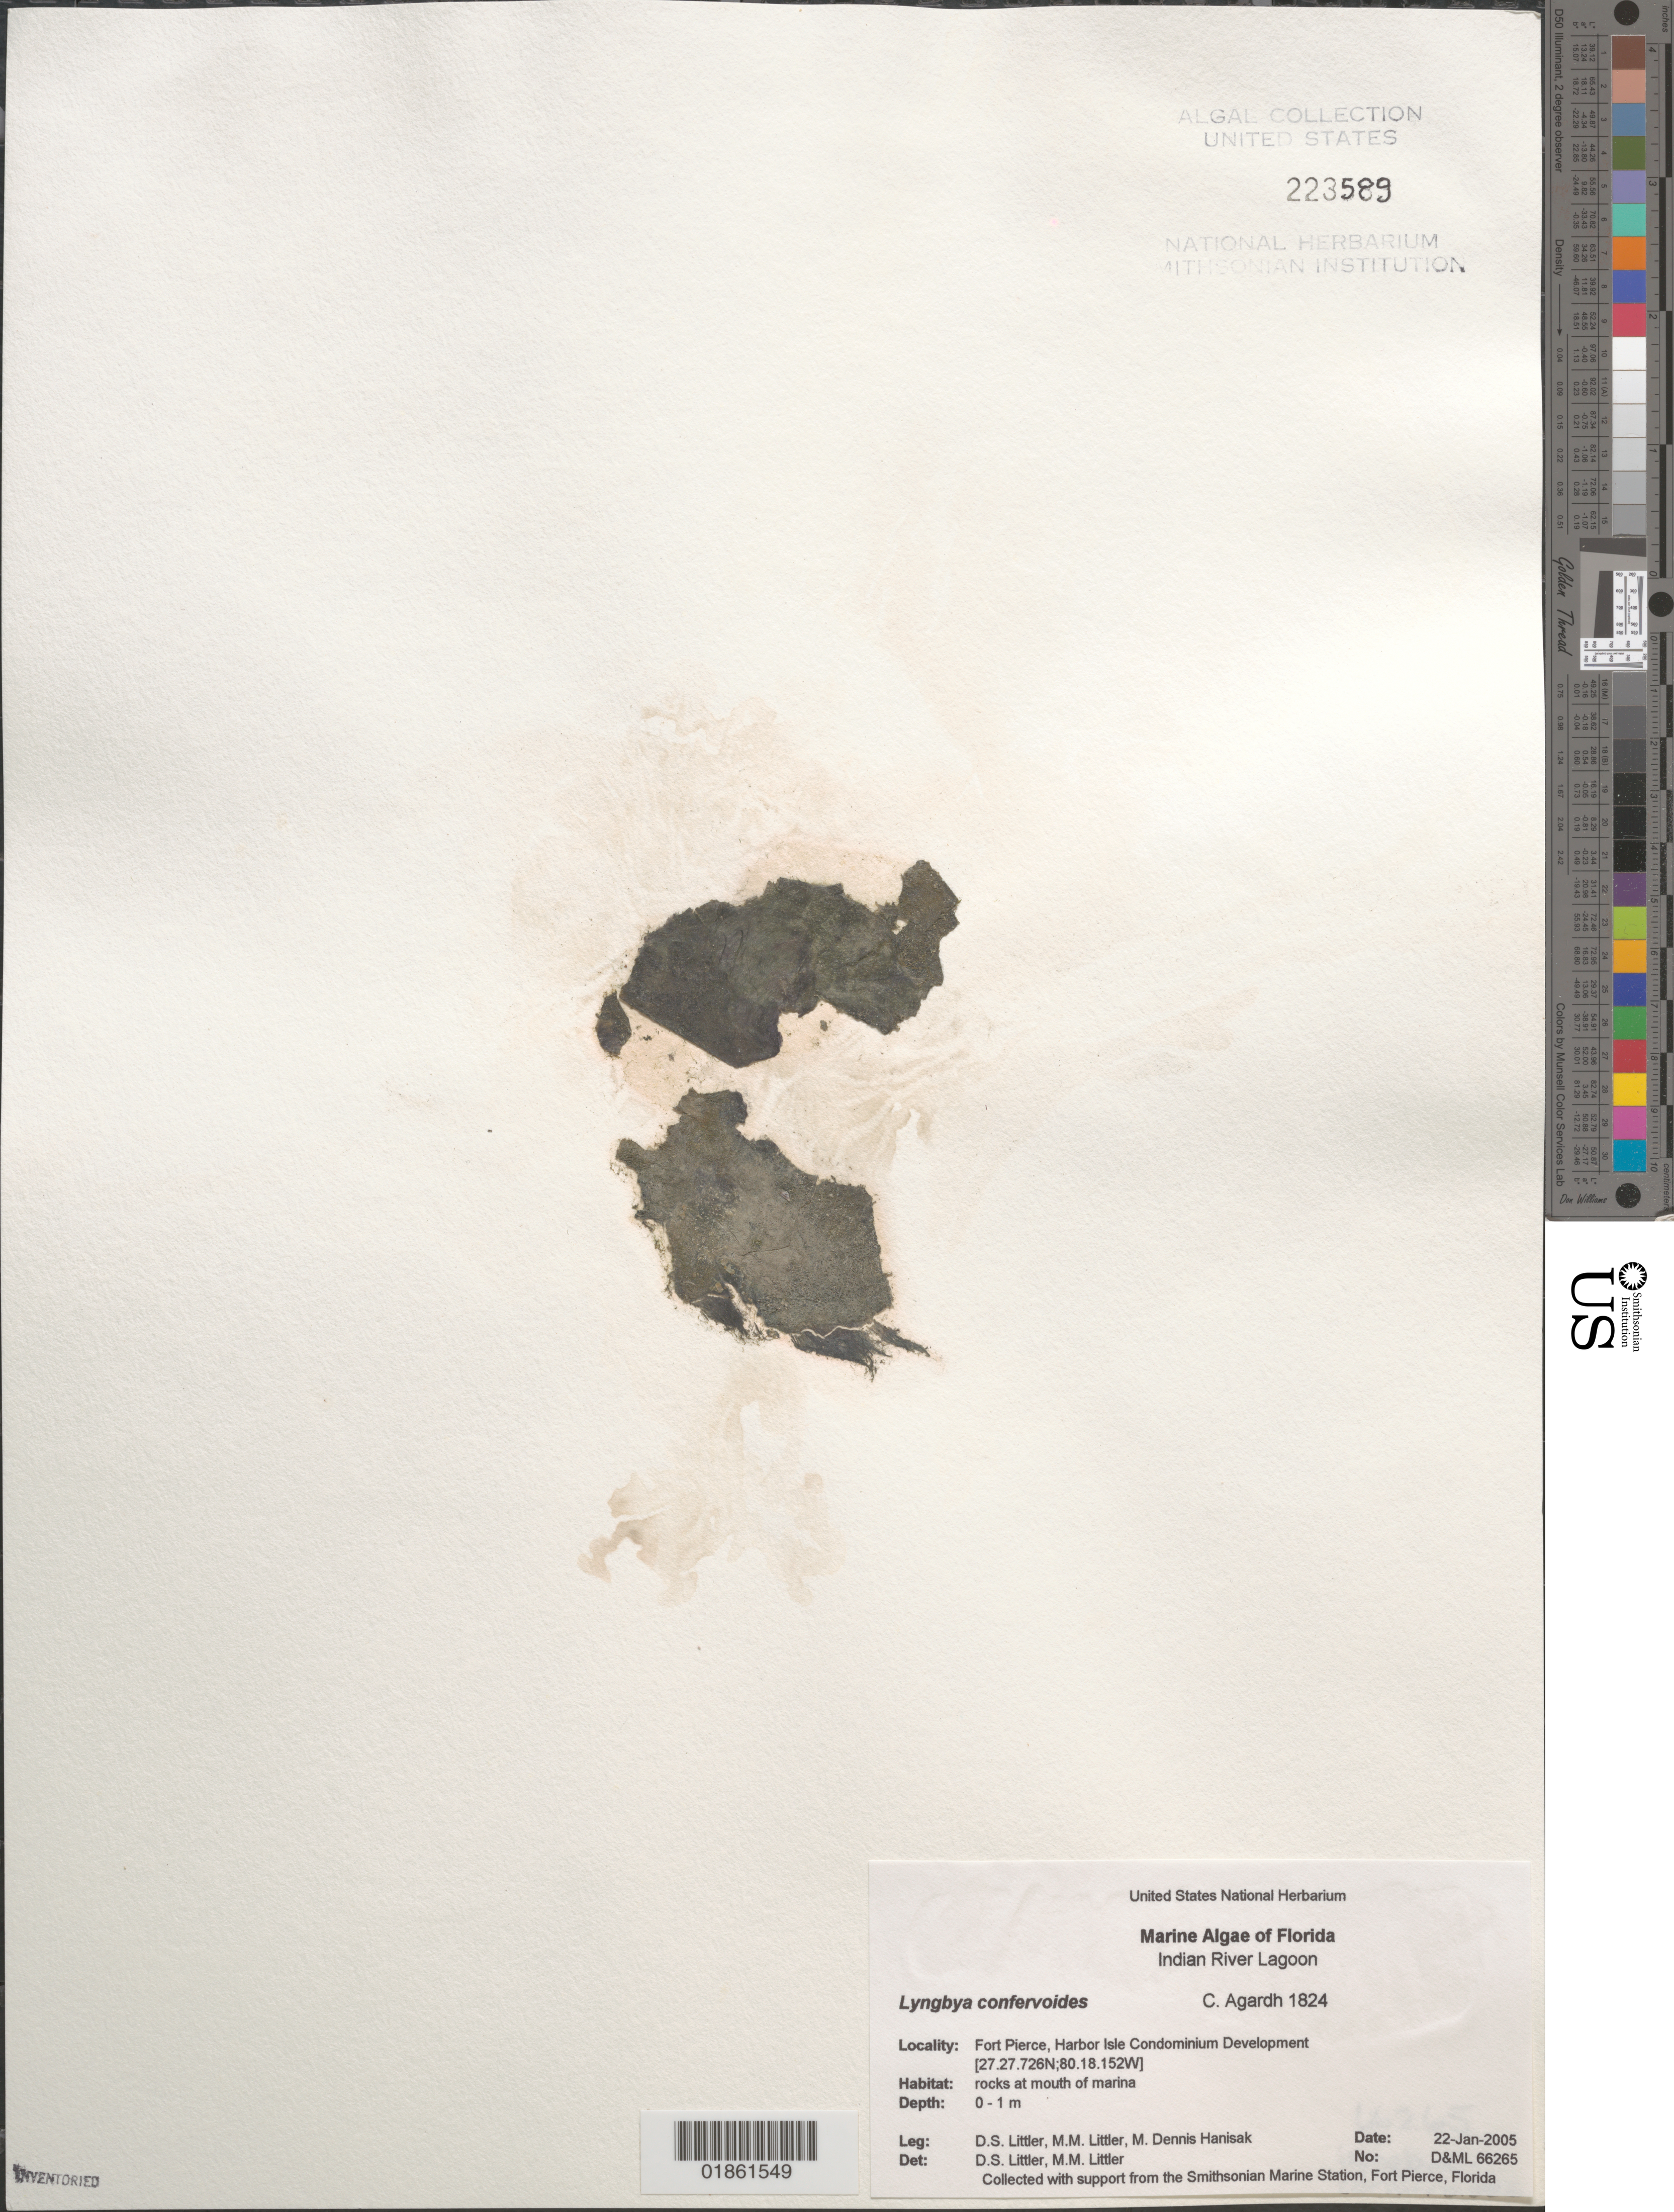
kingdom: Bacteria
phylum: Cyanobacteria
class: Cyanobacteriia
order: Cyanobacteriales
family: Microcoleaceae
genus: Lyngbya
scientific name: Lyngbya confervoides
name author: C. Agardh ex Gomont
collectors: D. S. Littler & M. Hanisak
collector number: D&ML66265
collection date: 2005-01-22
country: United States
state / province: Florida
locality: Indian River Lagoon. Fort Pierce, Harbor Isle Condominium Development.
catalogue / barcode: US 223589